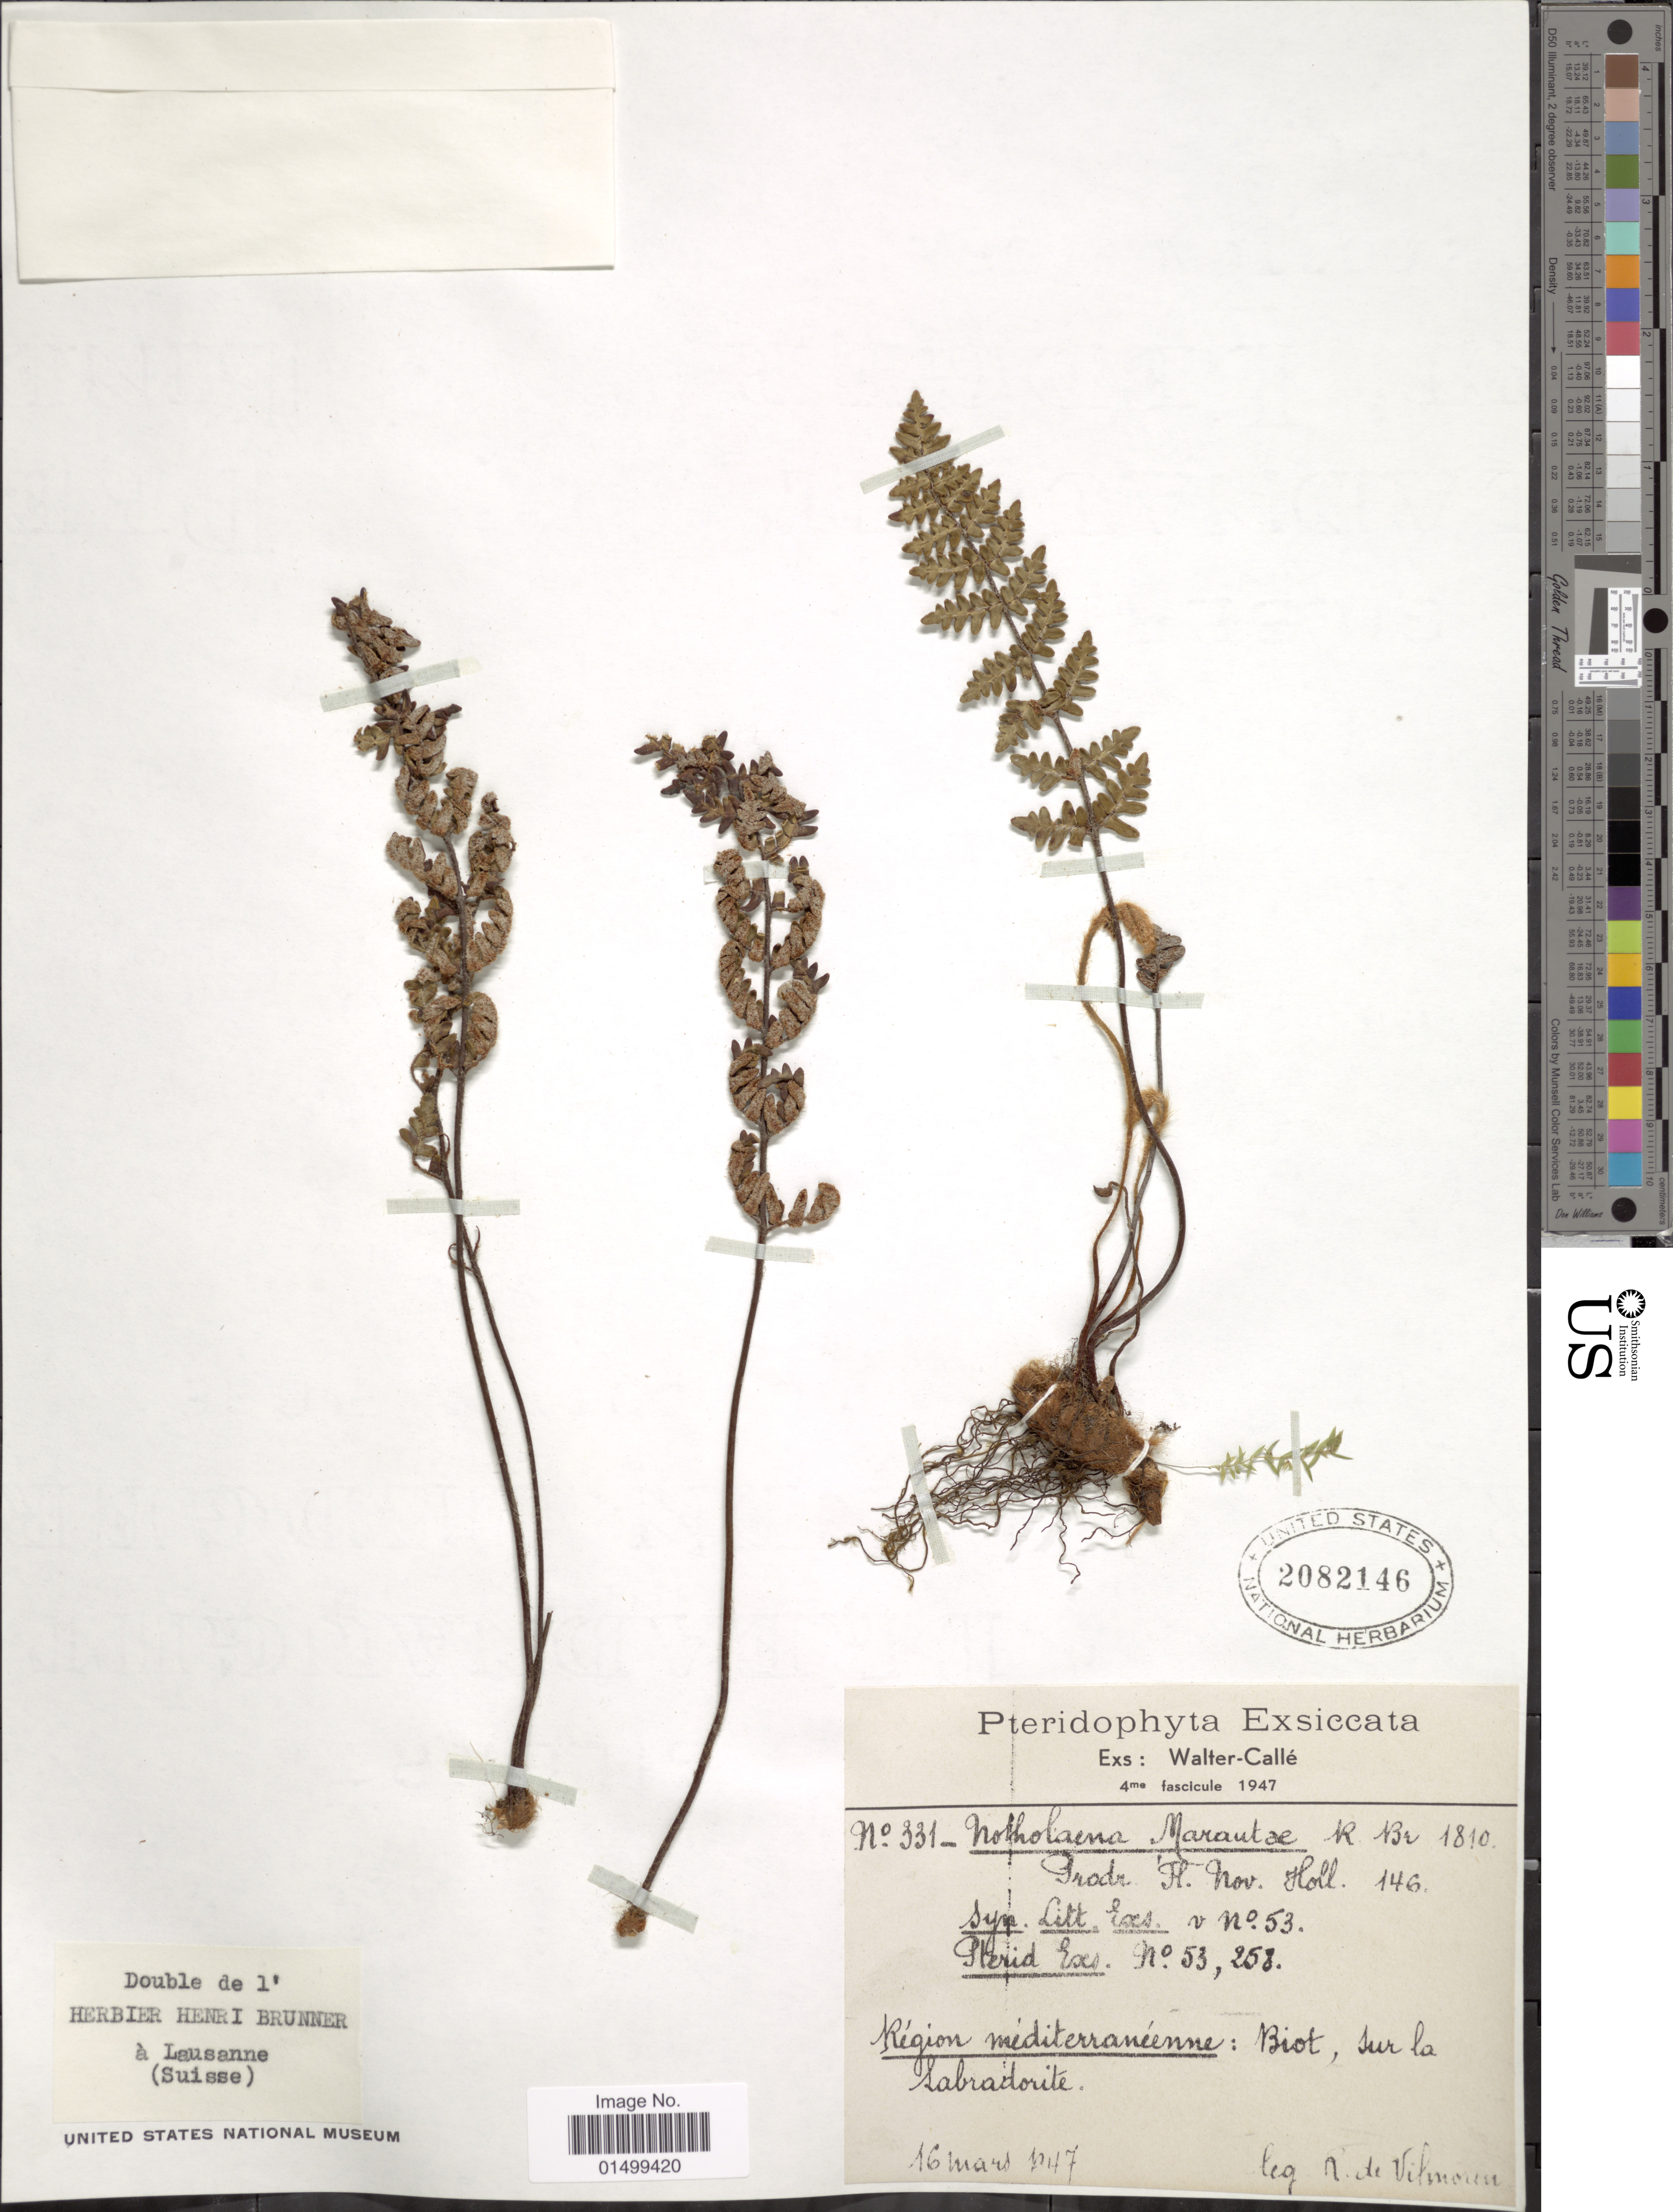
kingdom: Plantae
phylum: Tracheophyta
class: Polypodiopsida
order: Polypodiales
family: Pteridaceae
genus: Cheilanthes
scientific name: Cheilanthes marantae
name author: Domin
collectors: R. Vilmorin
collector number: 331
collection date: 1947-03-16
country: Switzerland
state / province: Vaud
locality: Biot, sur la Labradorite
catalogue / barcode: US 2082146